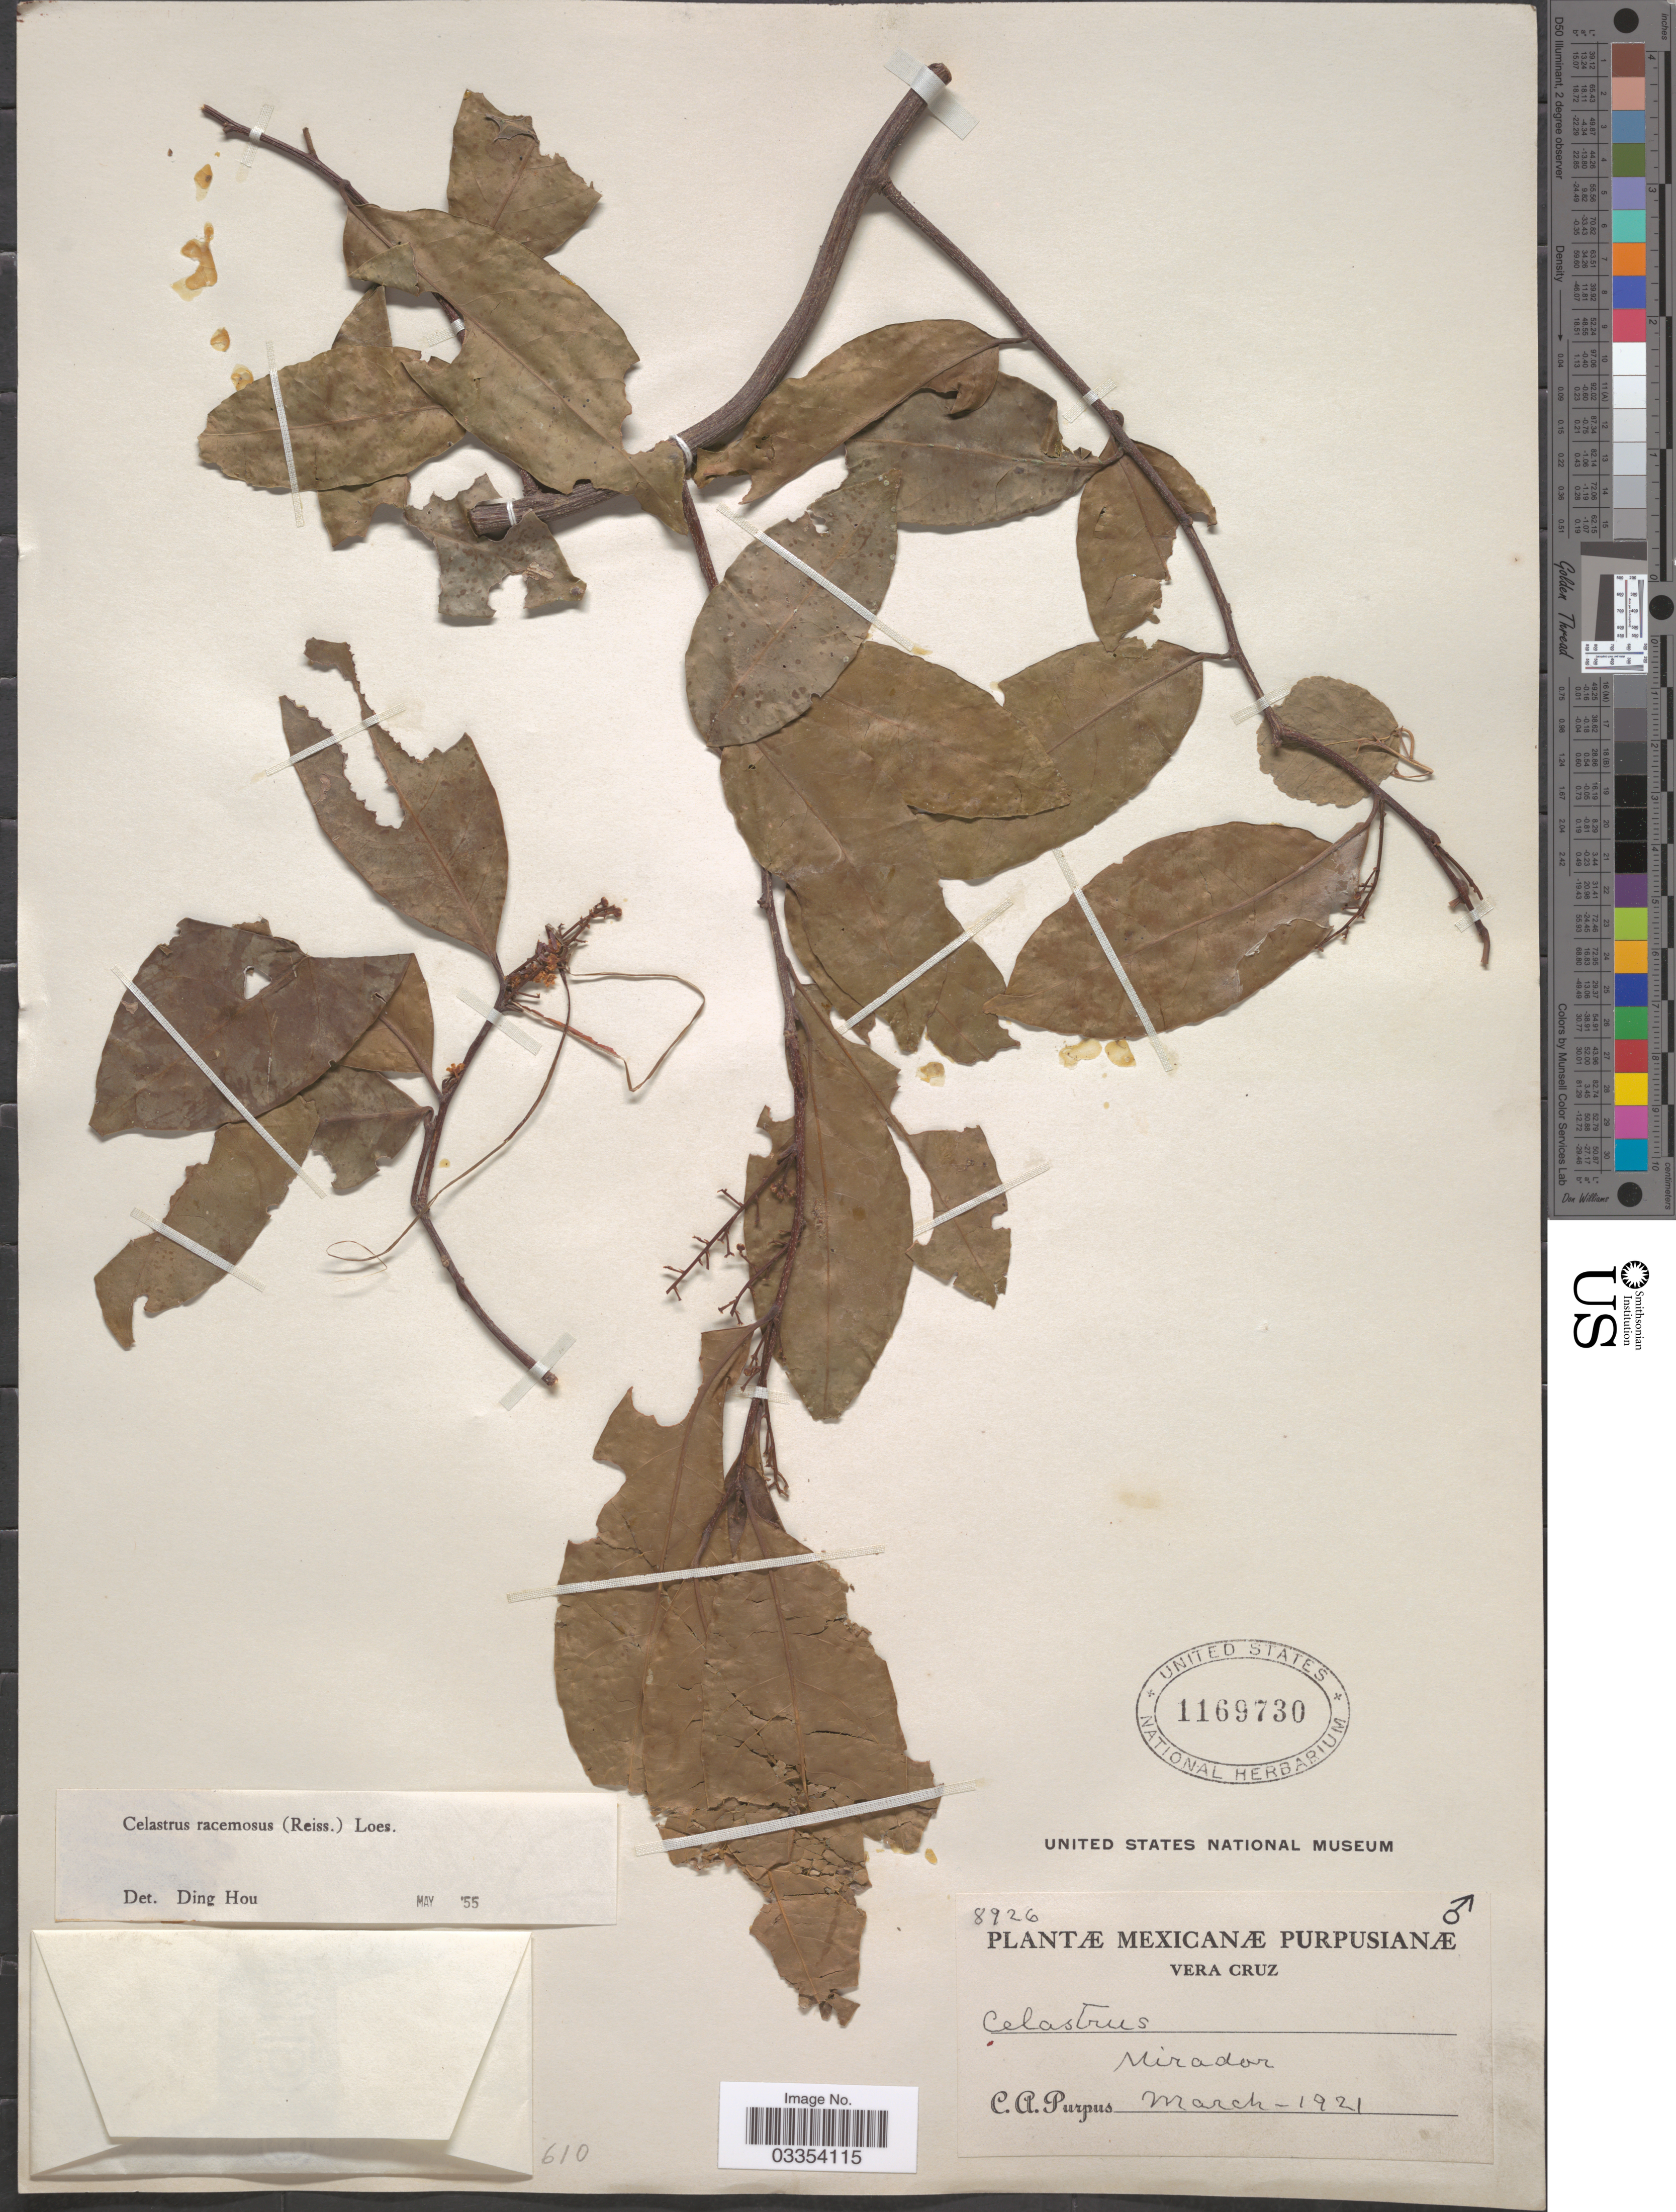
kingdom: Plantae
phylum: Tracheophyta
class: Magnoliopsida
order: Celastrales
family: Celastraceae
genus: Celastrus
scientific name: Celastrus liebmannii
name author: Standl.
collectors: C. A. Purpus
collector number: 8926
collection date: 1921-03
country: Mexico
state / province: Veracruz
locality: Vera Cruz. Mirador.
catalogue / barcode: US 1169730